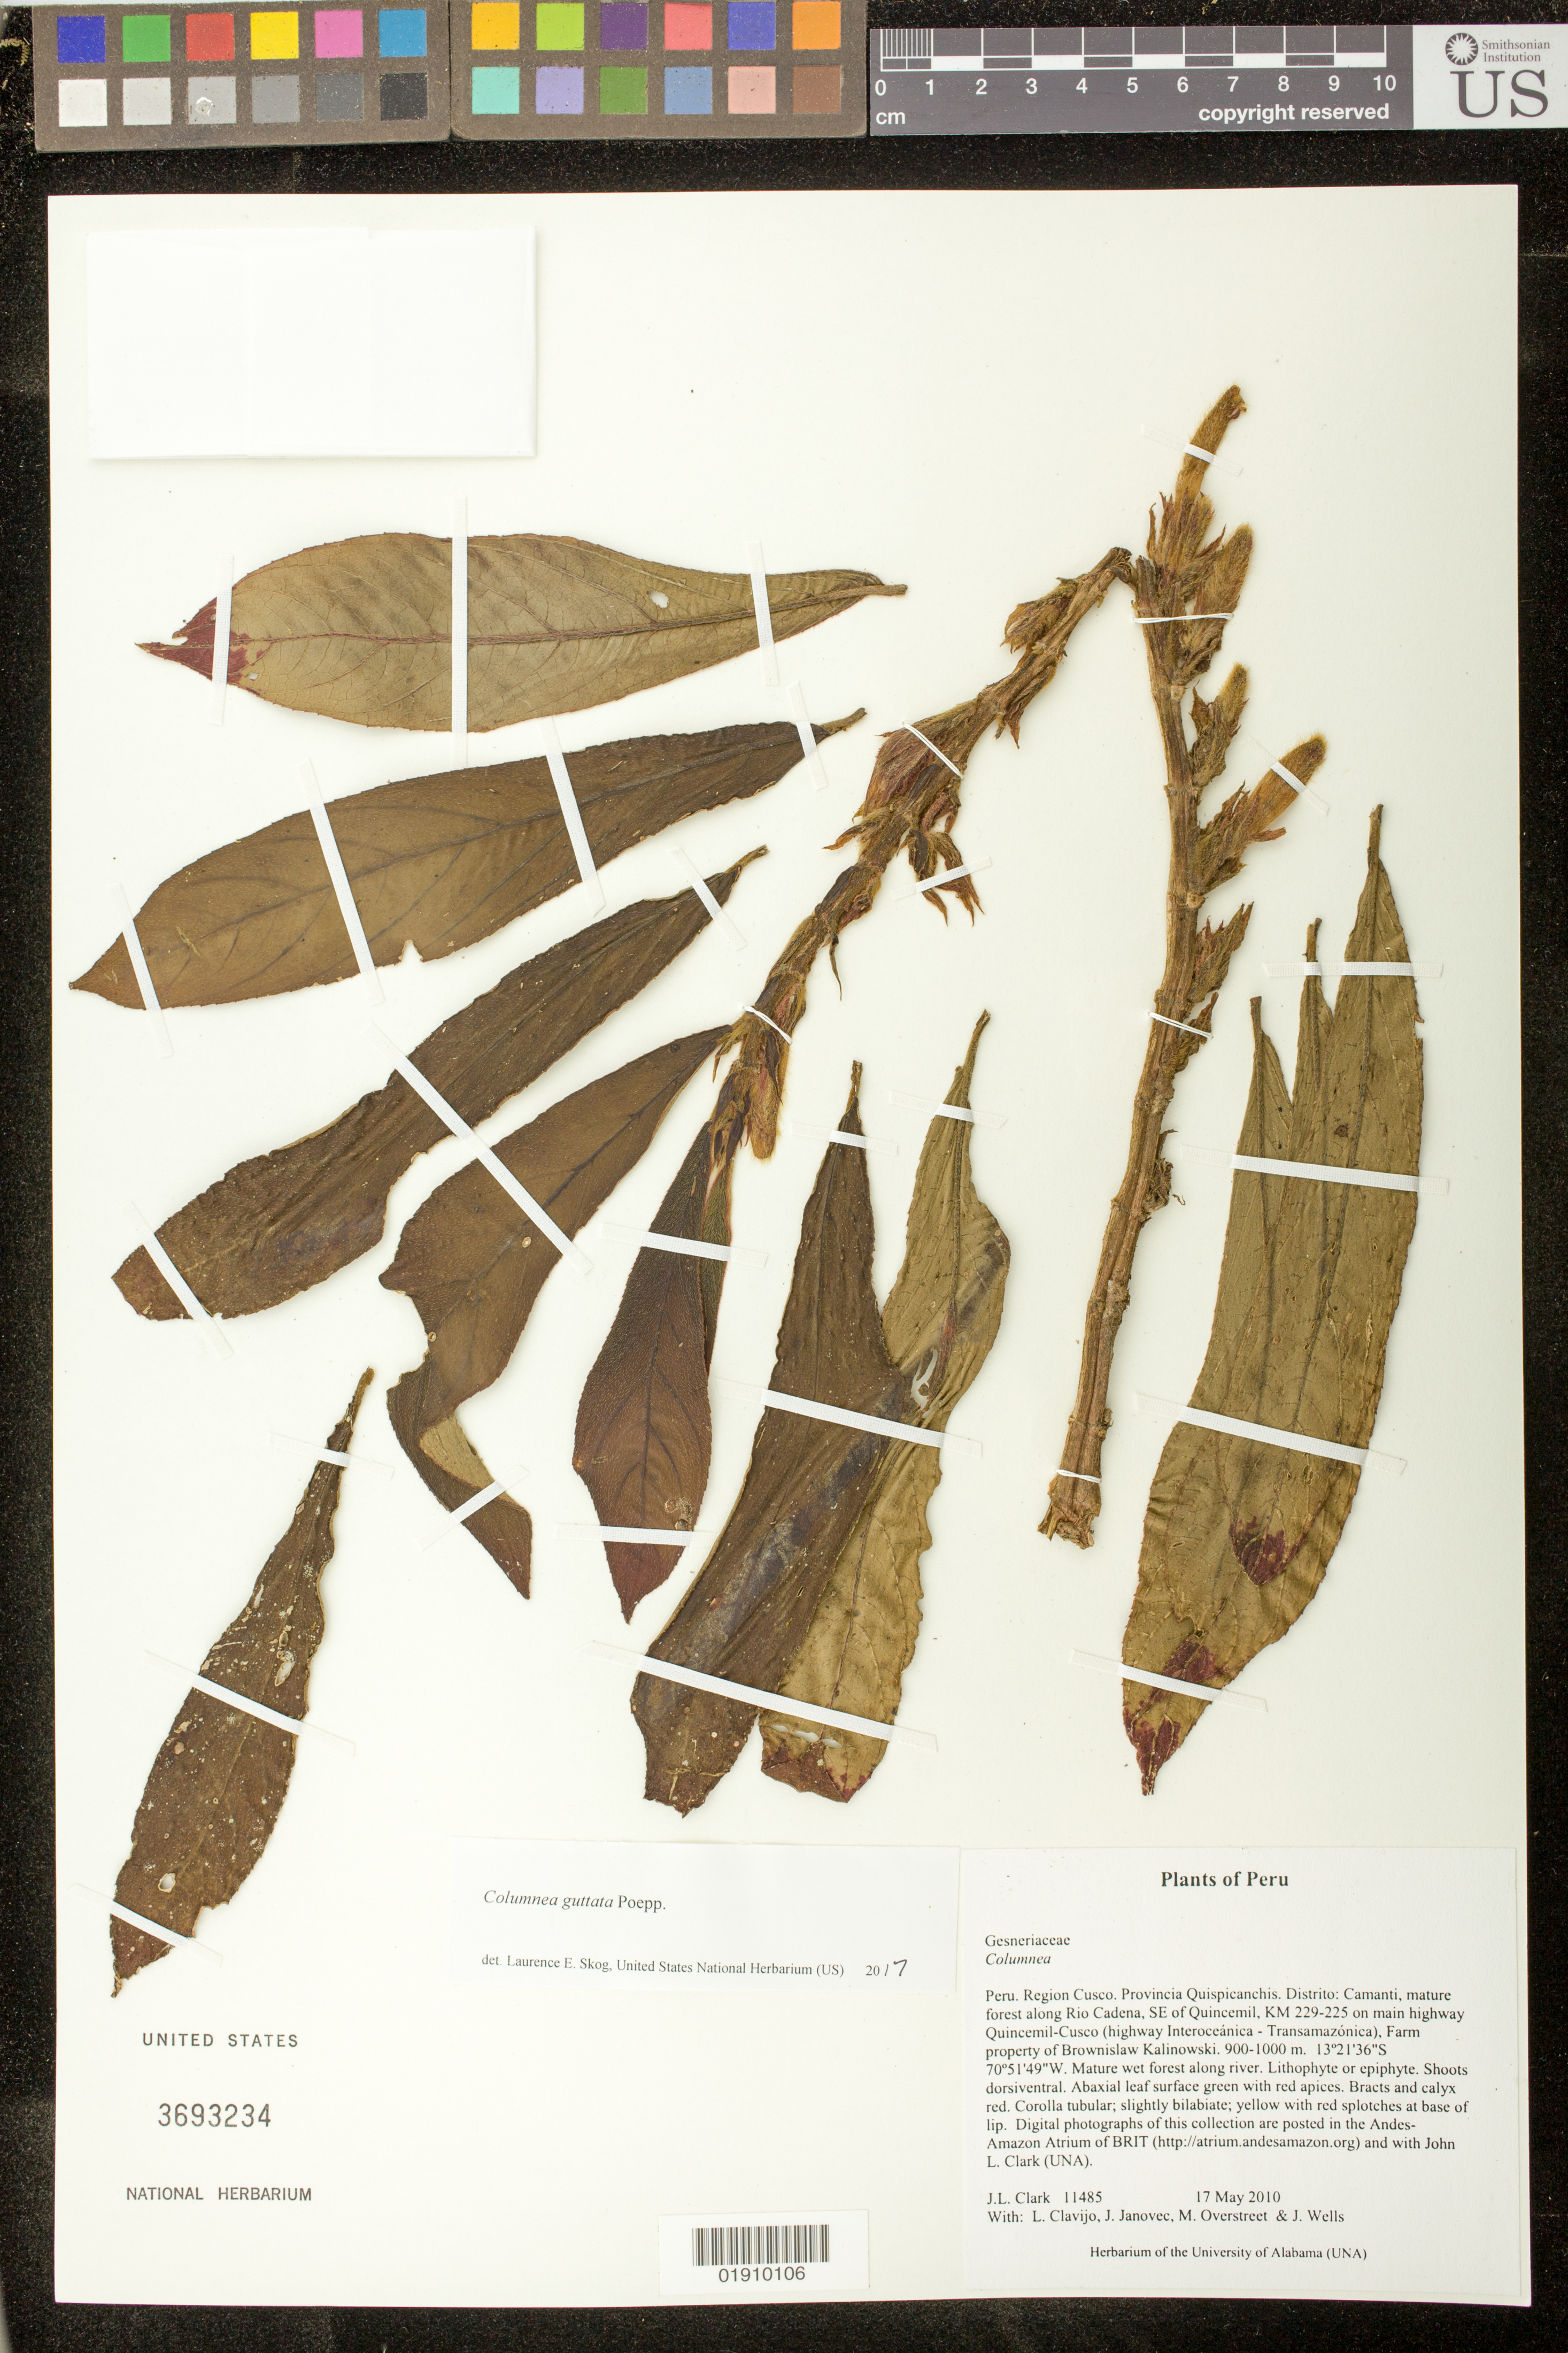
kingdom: Plantae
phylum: Tracheophyta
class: Magnoliopsida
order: Lamiales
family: Gesneriaceae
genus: Columnea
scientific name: Columnea guttata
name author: Poepp.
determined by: Skog, Laurence E.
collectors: J. L. Clark, L. Clavijo, J. Janovec, M. Overstreet & J. Wells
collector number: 11485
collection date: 2010-05-17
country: Peru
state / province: Cusco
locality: Provincia Quispicanchis. Distrito: Camanti, mature forest along Rio Cadena, SE of Quincemil, KM 229-225 on main highway Quincemil-Cusco (highway Interoceánica - Transamazónica). Farm property of Brownislaw Kalinowski.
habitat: Mature wet forest along river.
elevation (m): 900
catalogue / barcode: US 3693234